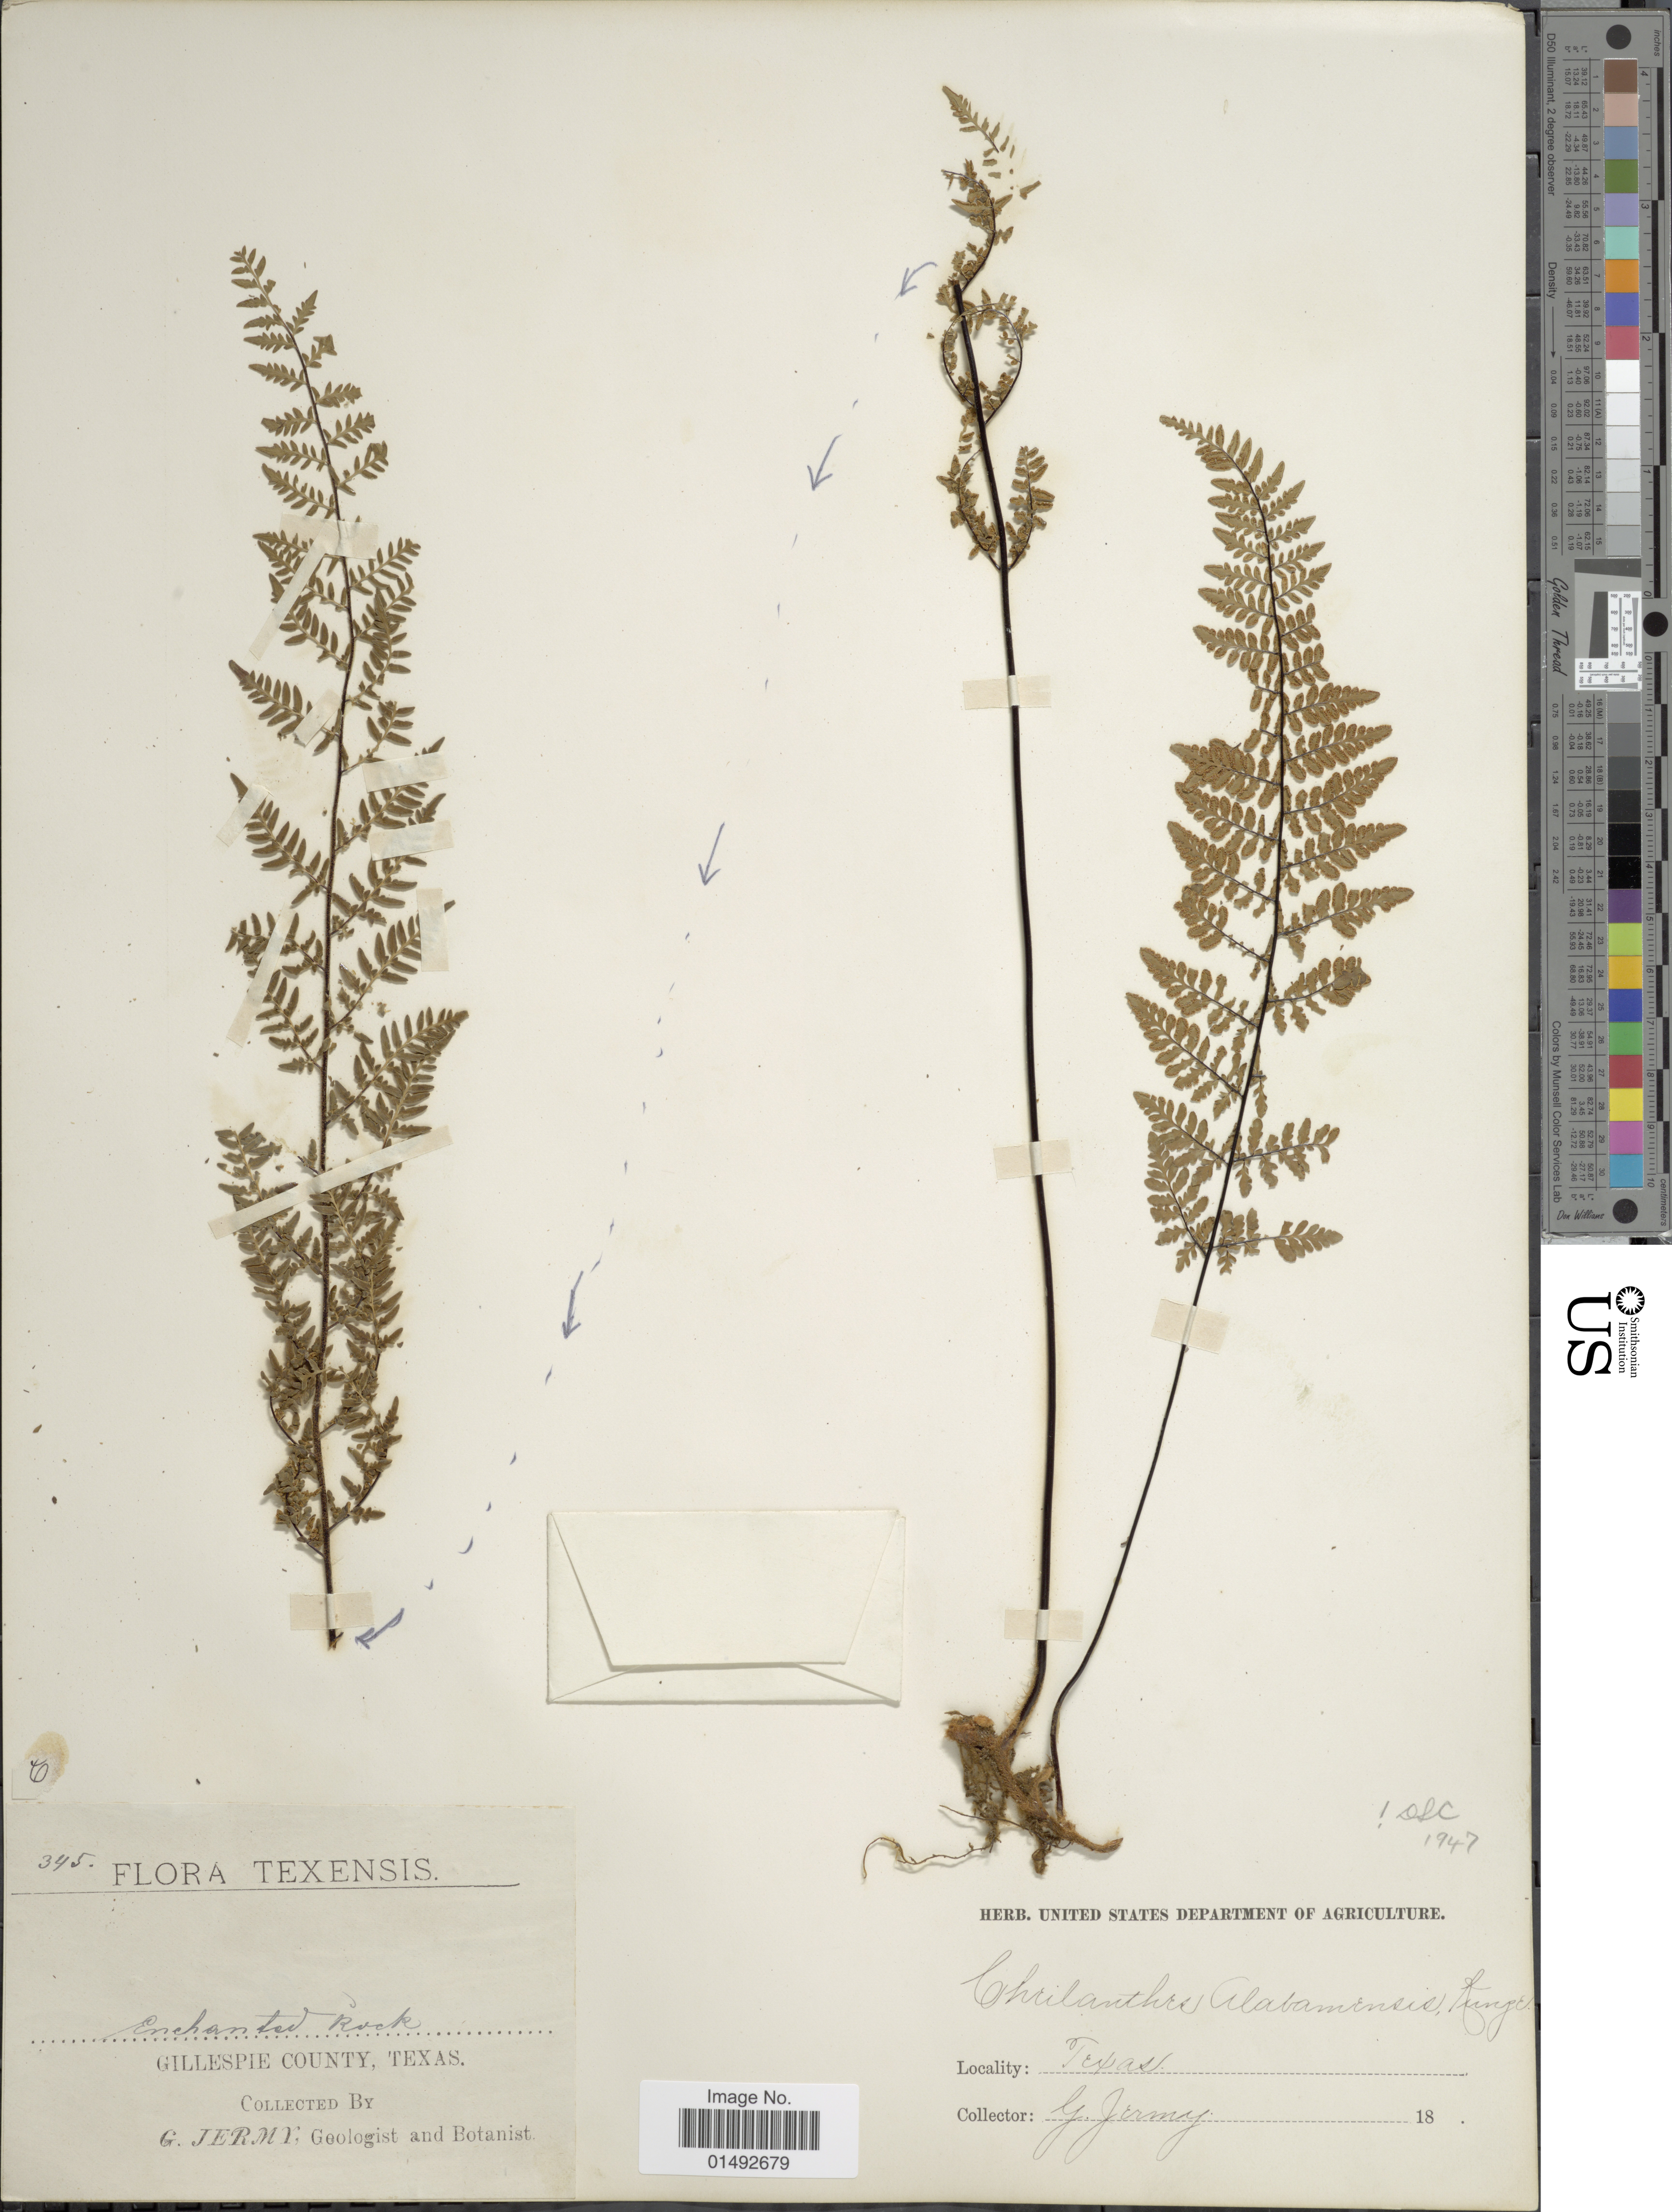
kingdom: Plantae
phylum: Tracheophyta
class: Polypodiopsida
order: Polypodiales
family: Pteridaceae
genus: Myriopteris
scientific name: Myriopteris alabamensis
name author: (Buckley) Grusz & Windham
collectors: G. Jermy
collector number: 345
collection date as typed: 18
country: United States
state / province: Texas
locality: Gillespie County